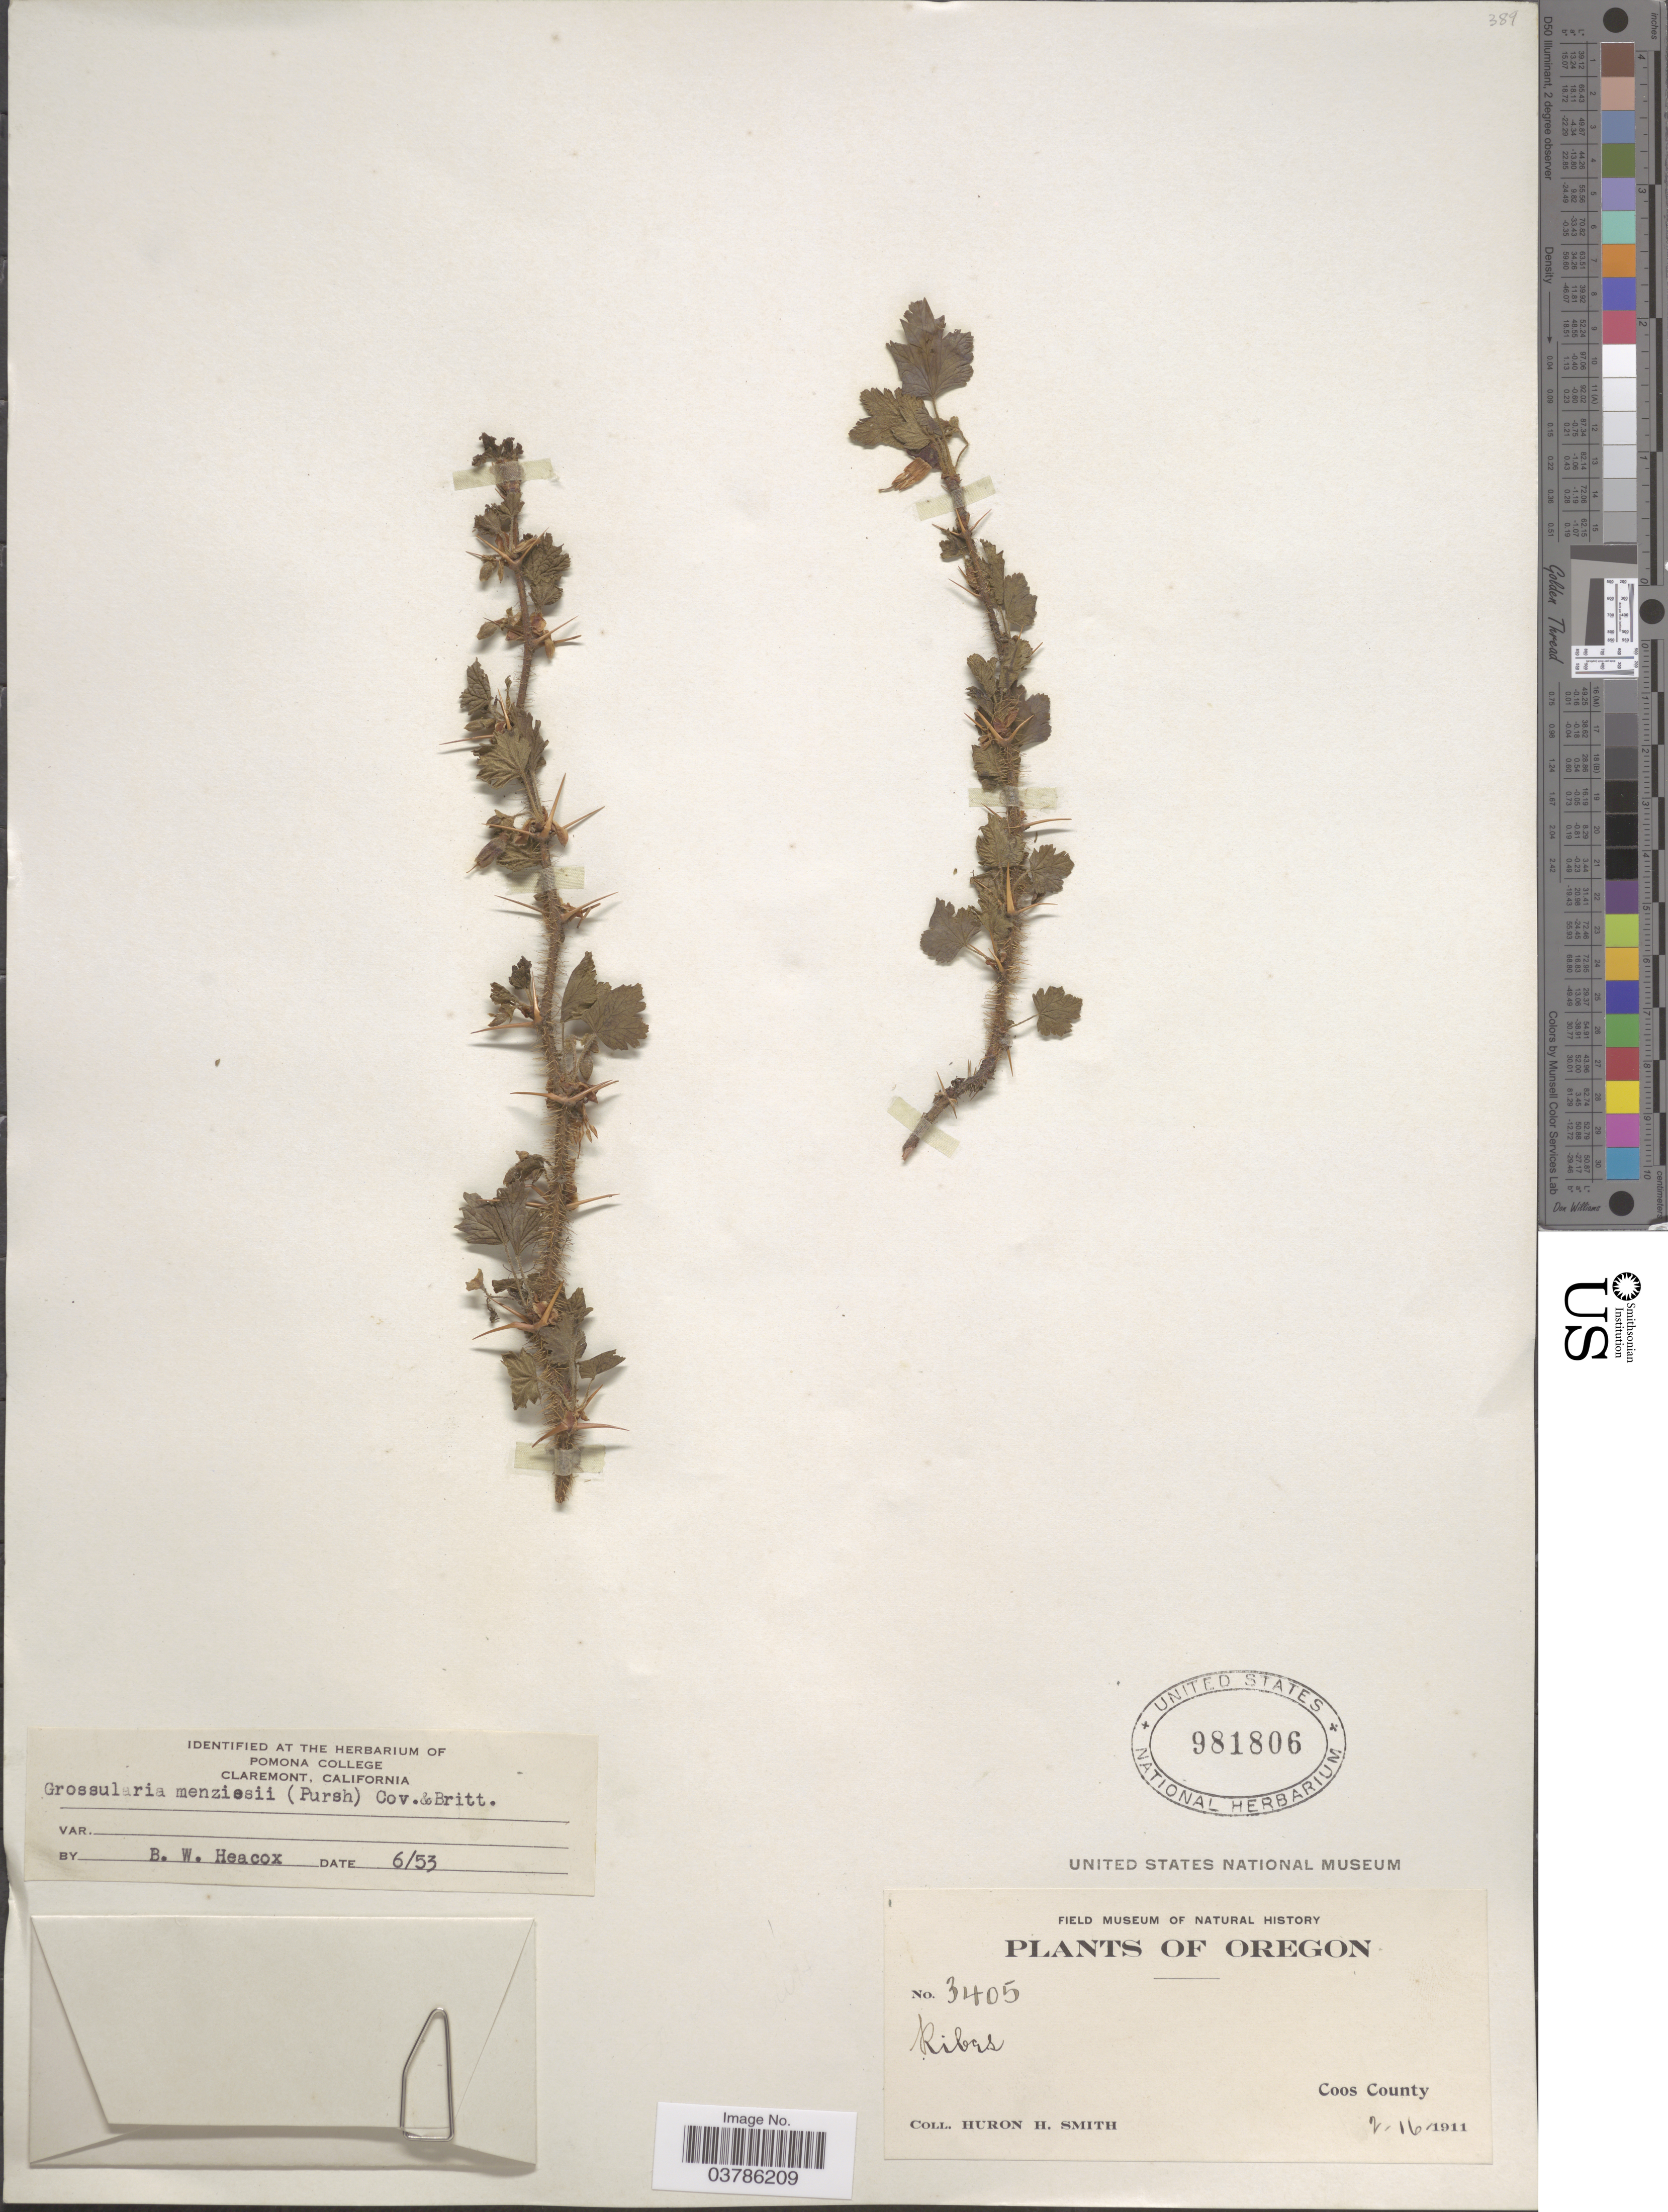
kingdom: Plantae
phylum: Tracheophyta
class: Magnoliopsida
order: Saxifragales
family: Grossulariaceae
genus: Ribes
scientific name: Ribes menziesii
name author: Pursh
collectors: Huron H. Smith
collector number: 3405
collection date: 1911-02-16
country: United States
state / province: Oregon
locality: Coos County.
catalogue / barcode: US 981806